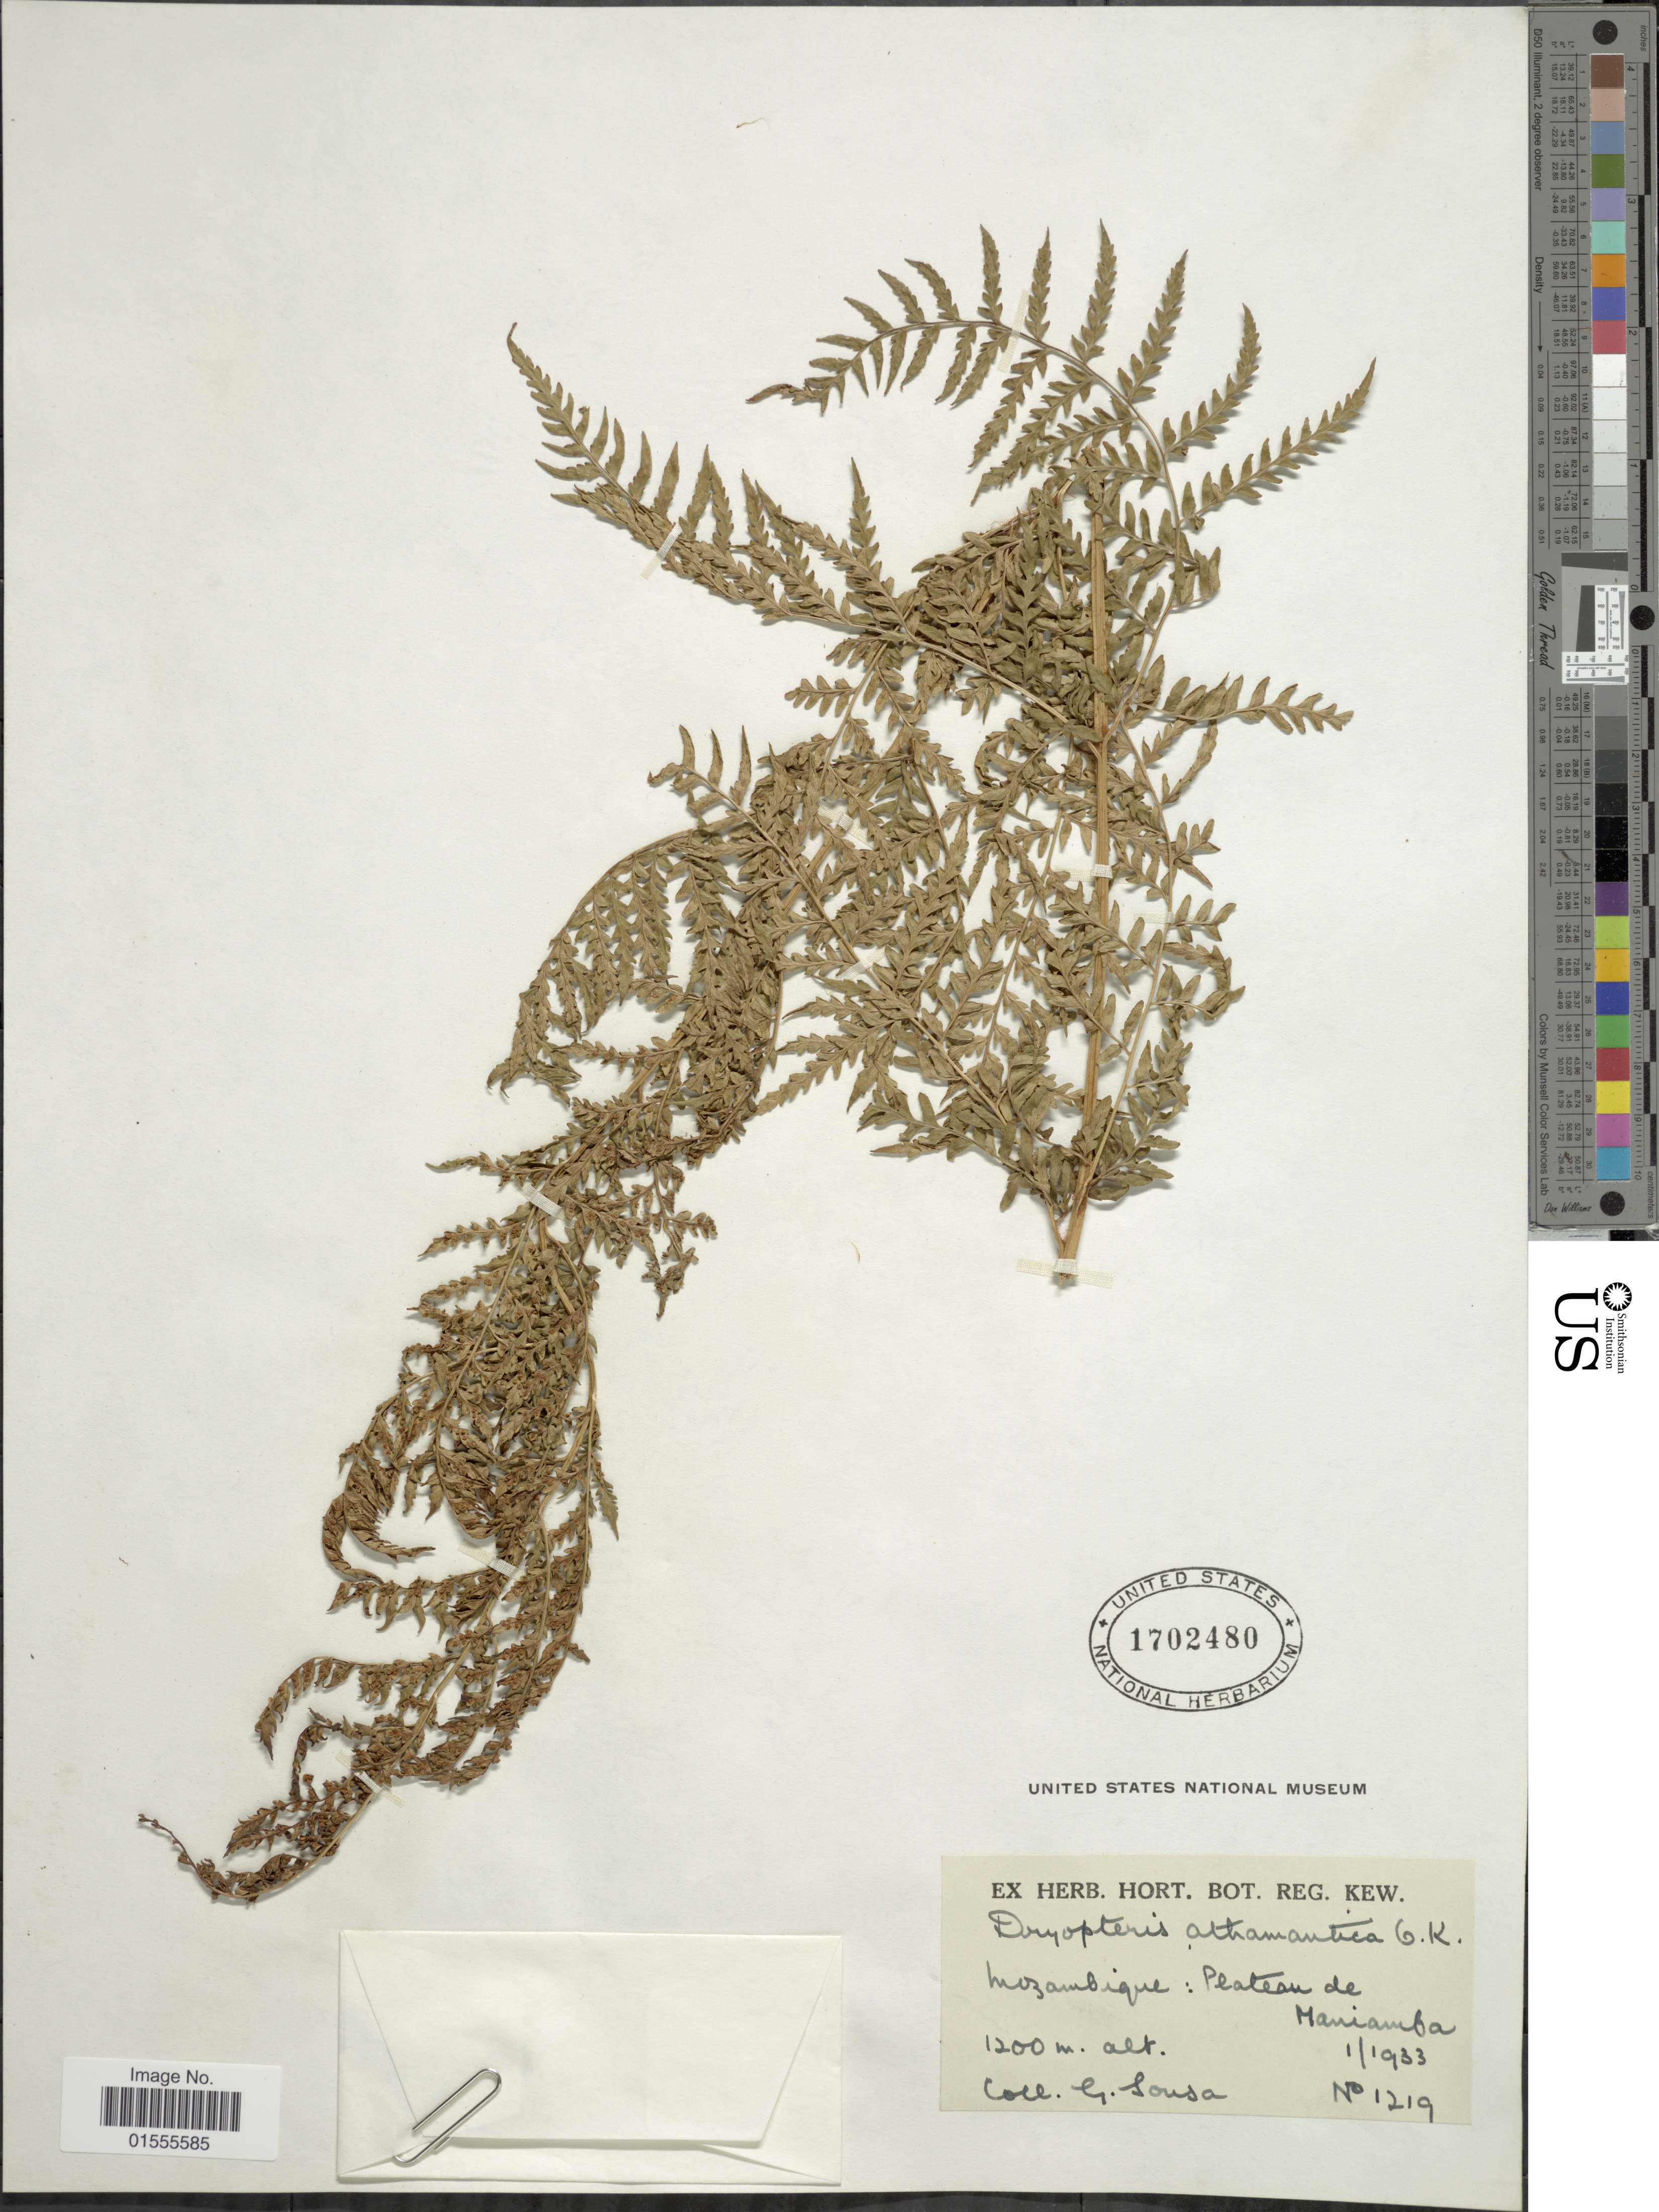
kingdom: Plantae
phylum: Tracheophyta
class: Polypodiopsida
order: Polypodiales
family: Dryopteridaceae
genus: Dryopteris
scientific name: Dryopteris athamantica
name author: (Kunze) Kunze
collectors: G. Sousa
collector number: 1219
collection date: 1933-01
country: Mozambique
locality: Plateau de Maniamba.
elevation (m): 1200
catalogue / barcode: US 1702480